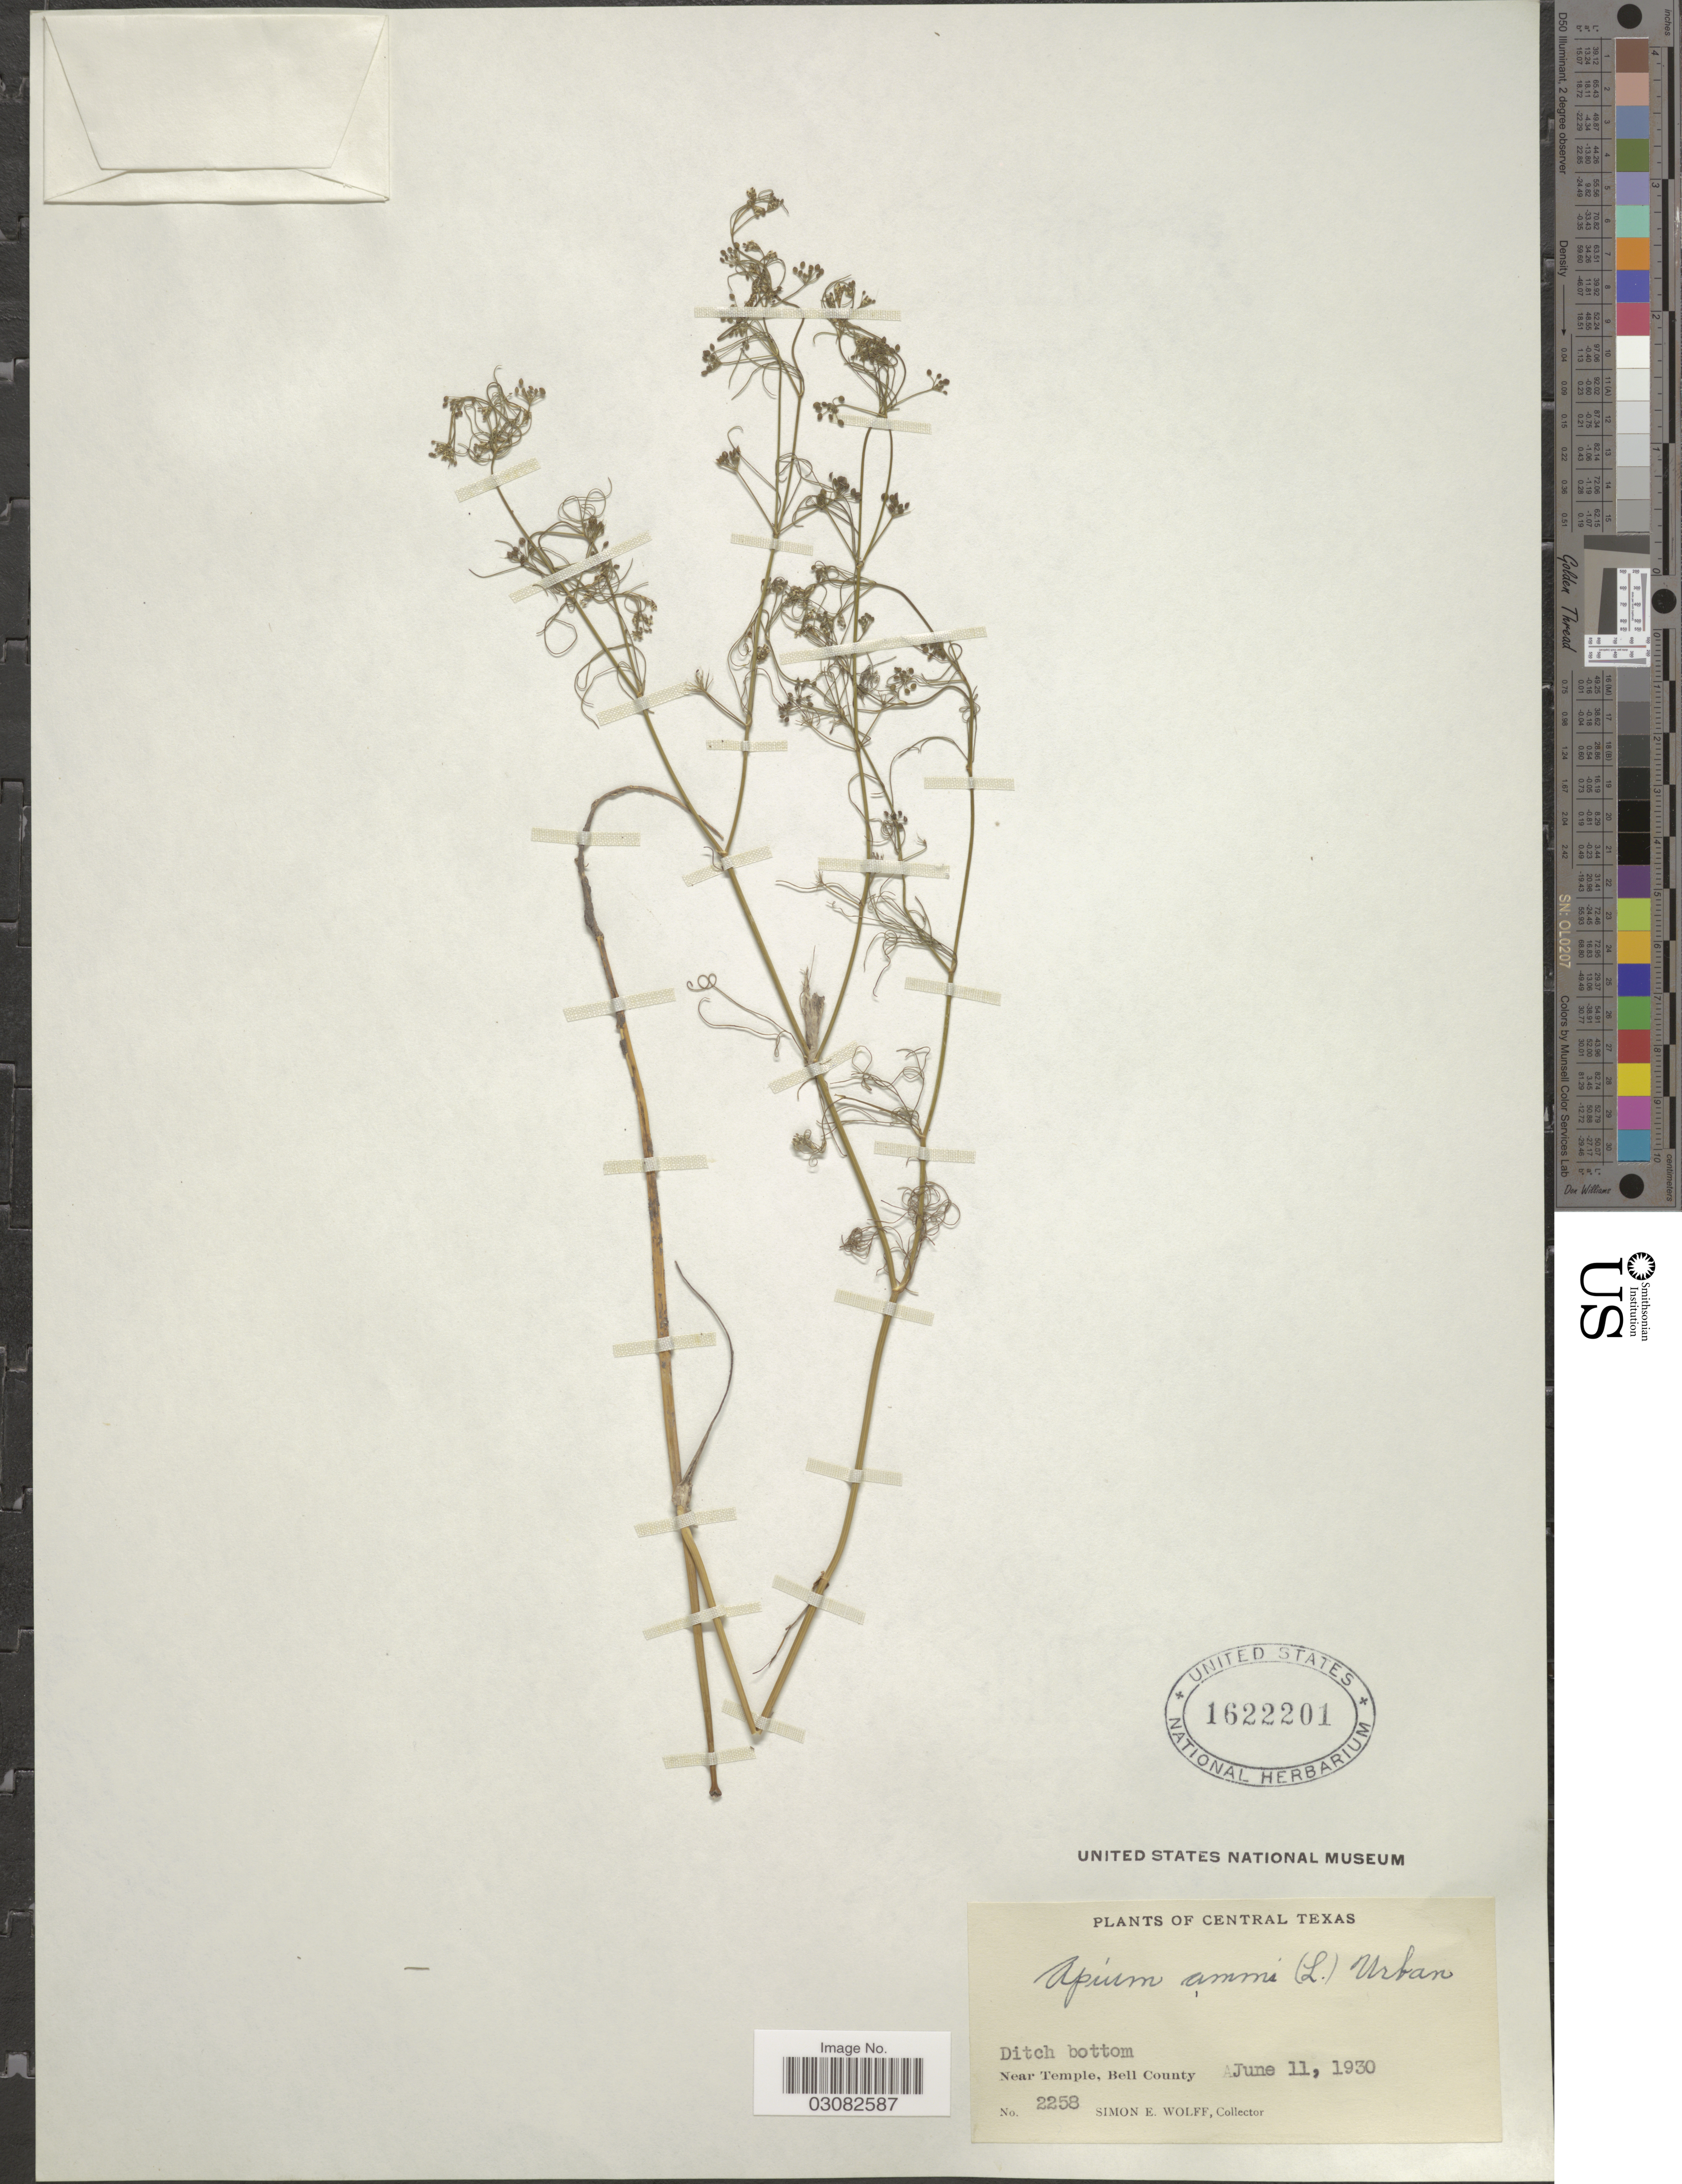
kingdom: Plantae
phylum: Tracheophyta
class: Magnoliopsida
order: Apiales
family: Apiaceae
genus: Apium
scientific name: Apium ammi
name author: (Jacq.) Urb.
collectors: S. E. Wolff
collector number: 2258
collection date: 1930-06-11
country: United States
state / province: Texas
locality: Central Texas. Near Temple, Bell County.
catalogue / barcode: US 1622201